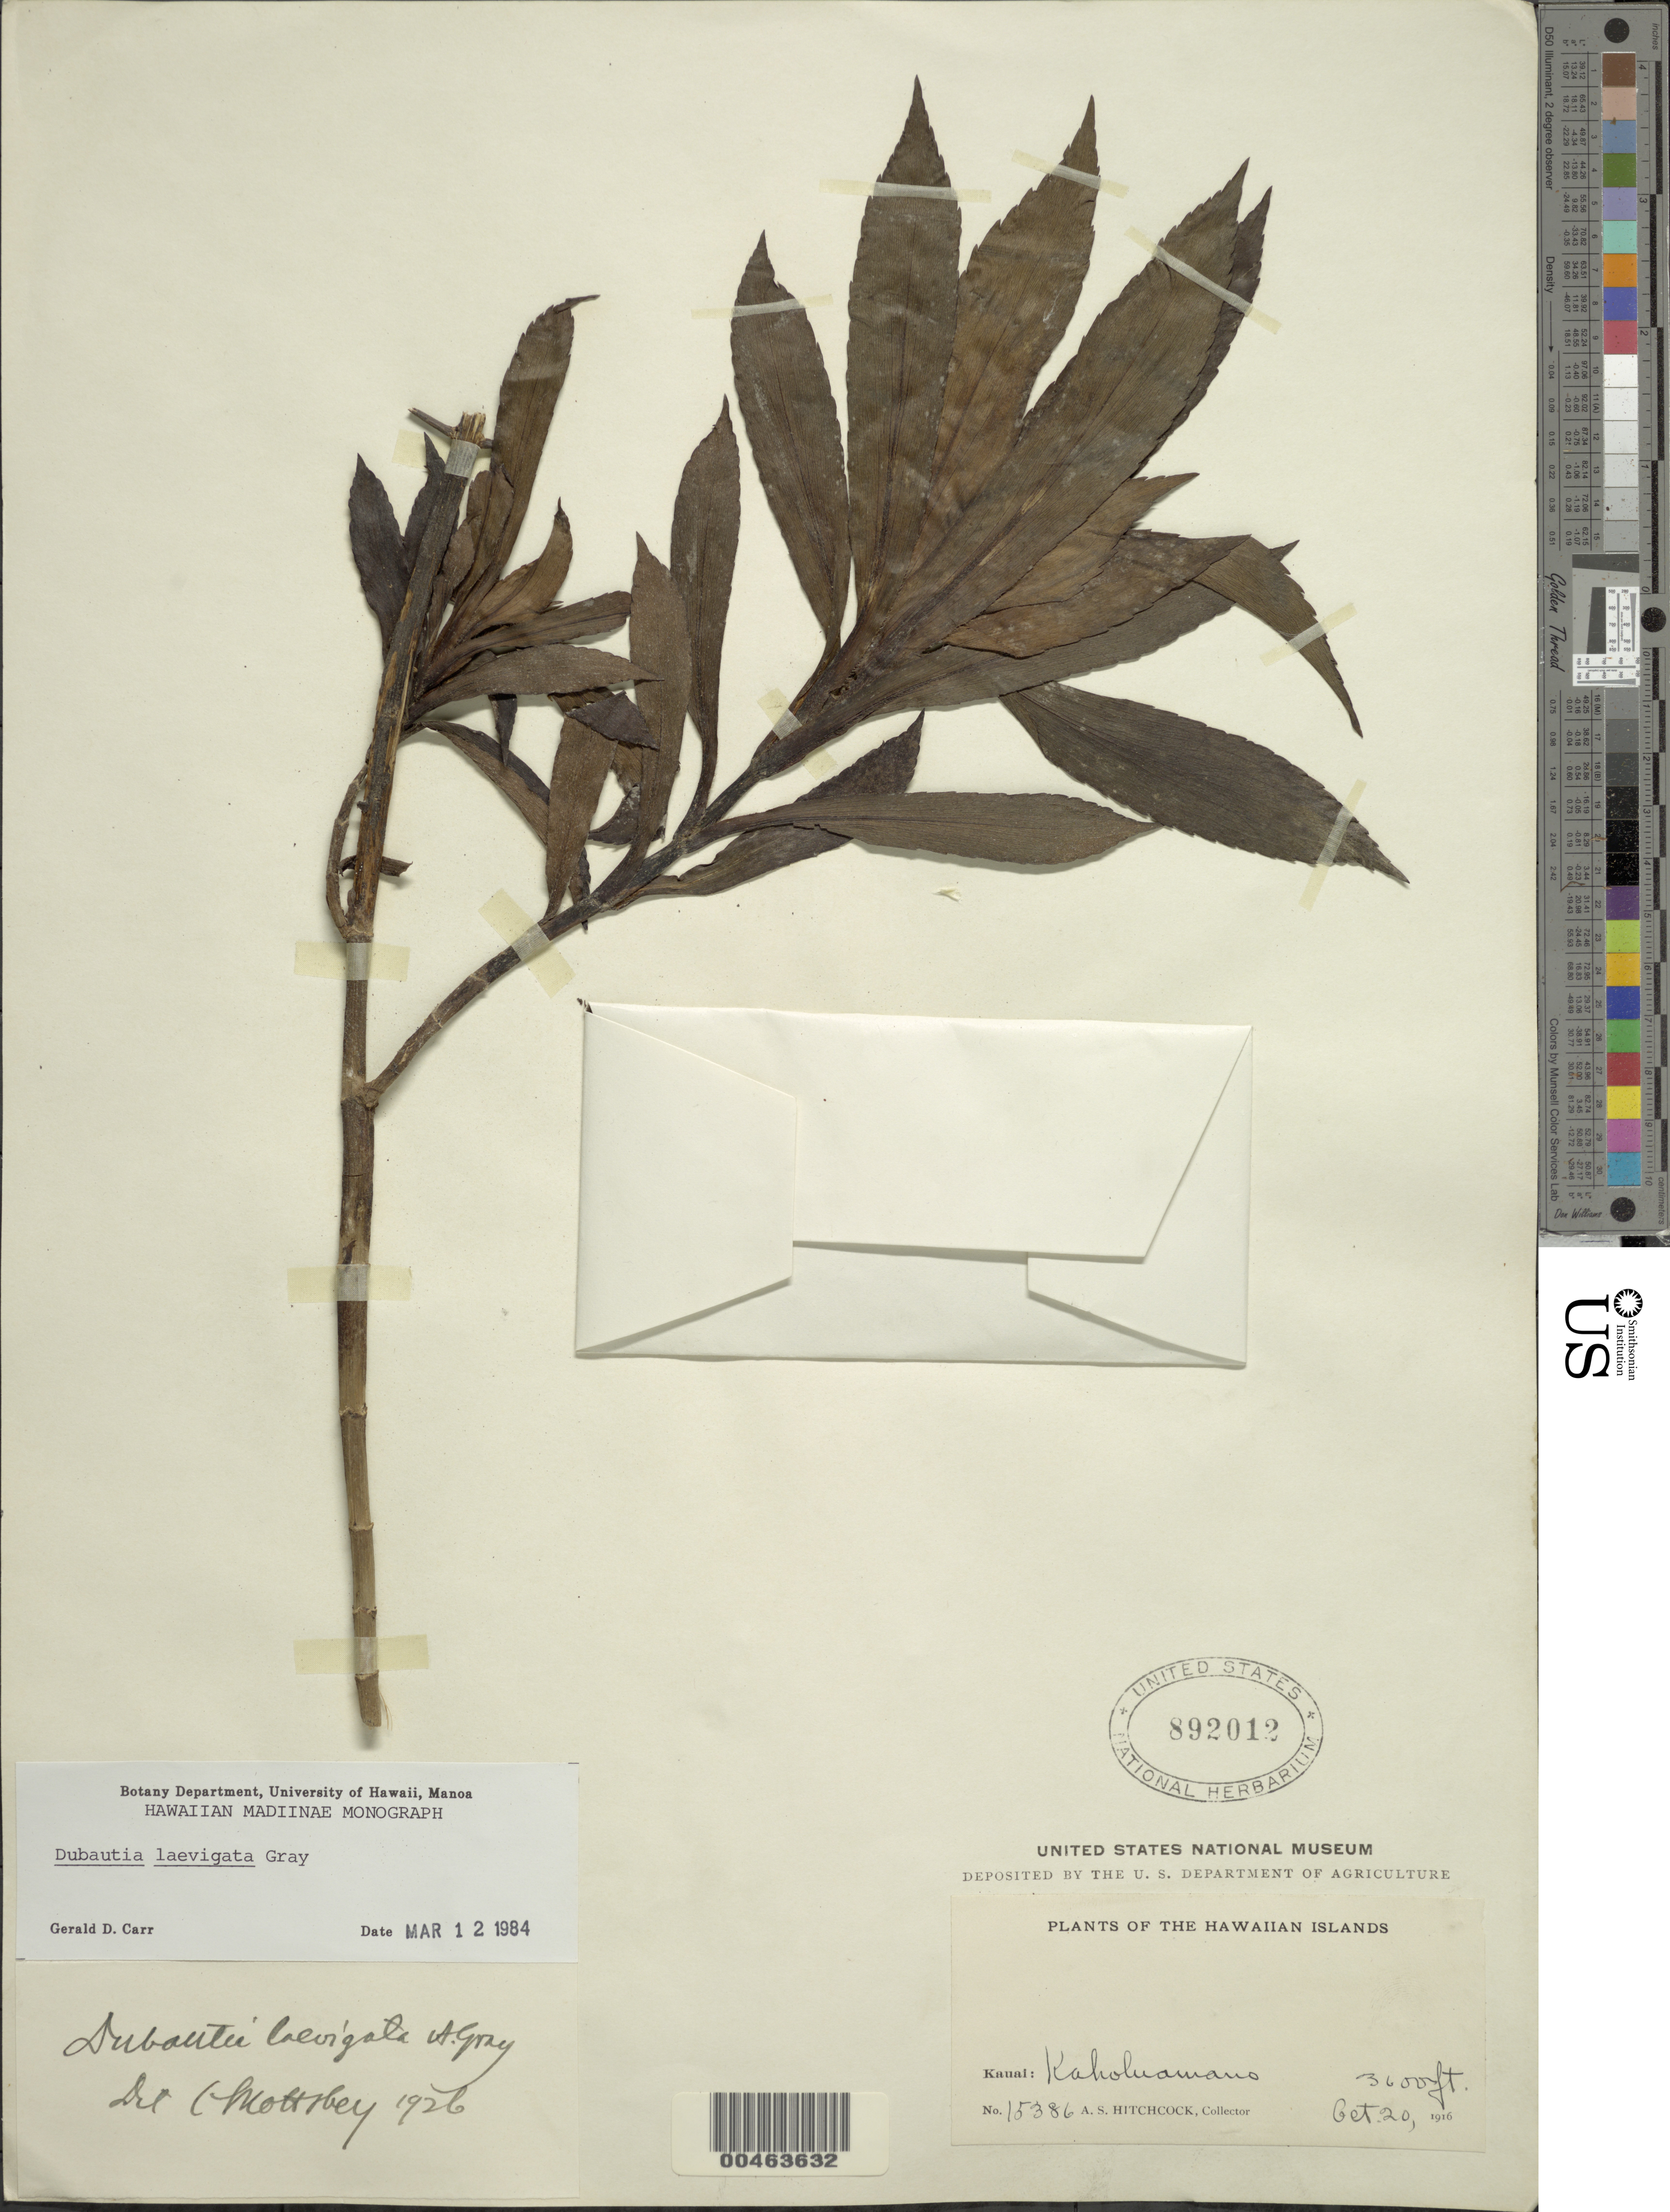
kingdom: Plantae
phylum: Tracheophyta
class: Magnoliopsida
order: Asterales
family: Asteraceae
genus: Dubautia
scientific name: Dubautia laevigata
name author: A. Gray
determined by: Carr, G. D.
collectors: A. S. Hitchcock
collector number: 15386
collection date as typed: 20 Oct 1916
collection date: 1916-10-20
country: United States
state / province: Hawaii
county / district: Kauai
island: Kaua'i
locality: Kaholuamano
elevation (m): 1097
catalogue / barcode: US 892012